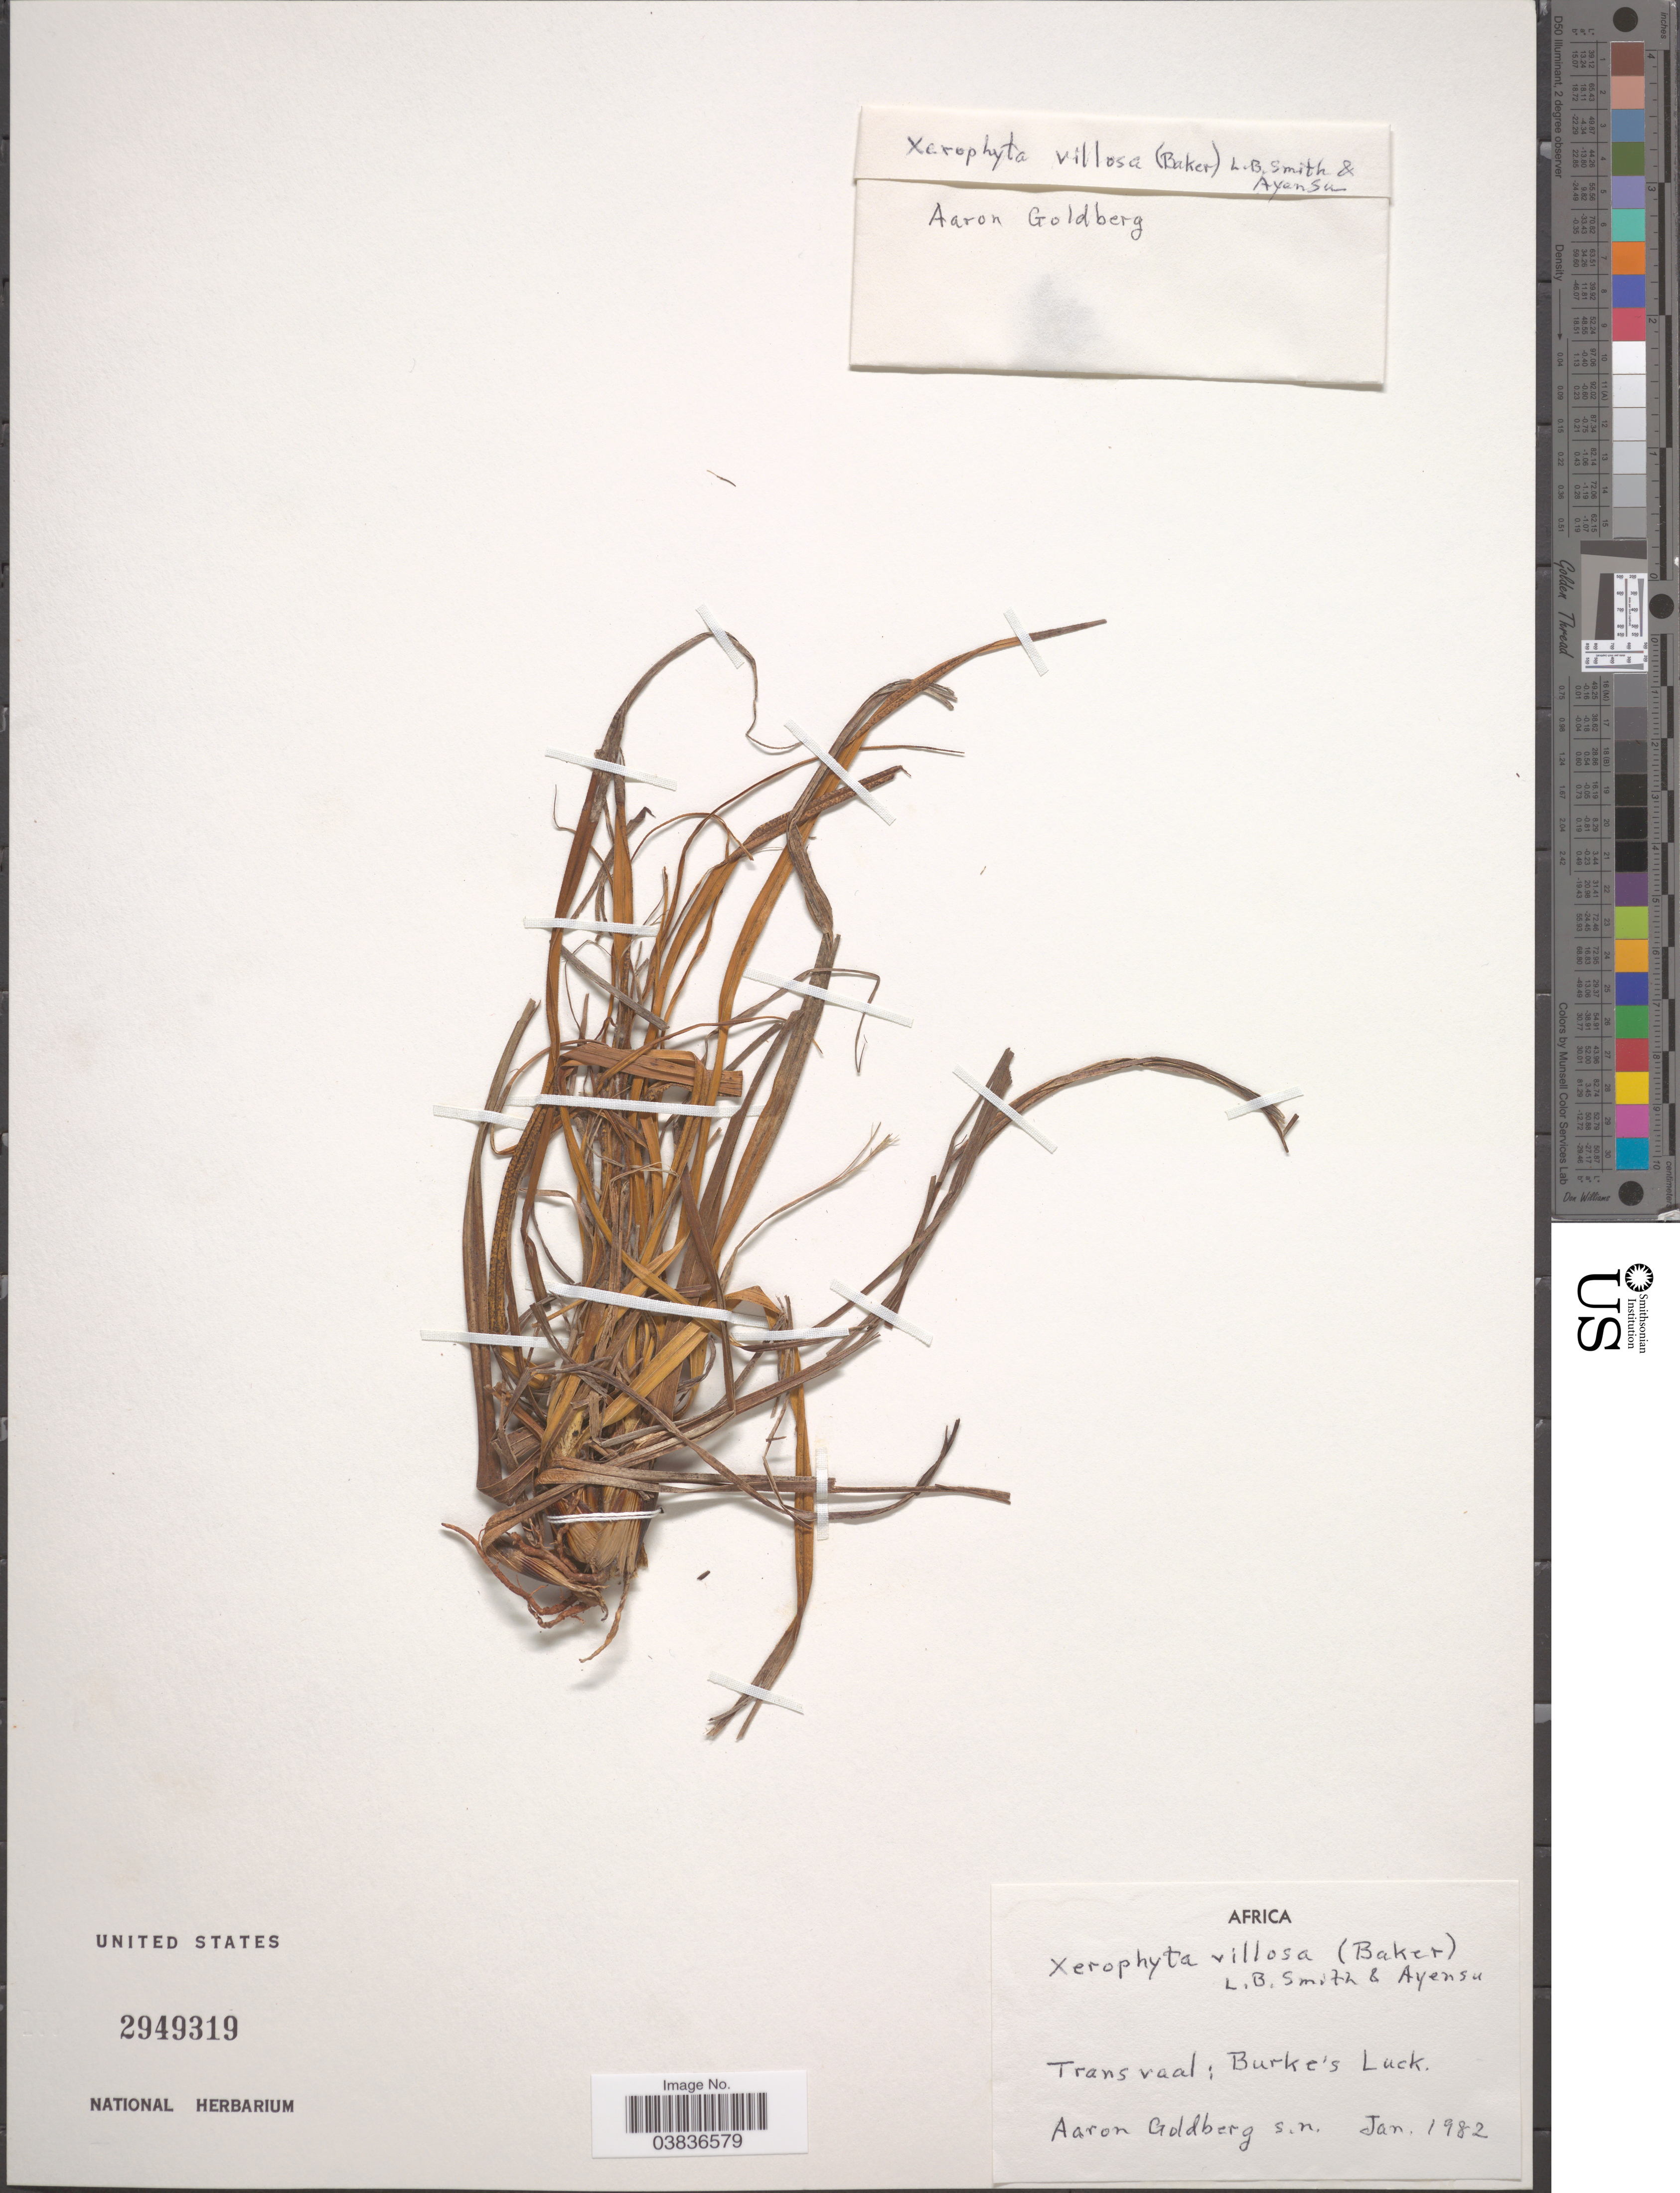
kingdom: Plantae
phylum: Tracheophyta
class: Liliopsida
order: Pandanales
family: Velloziaceae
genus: Xerophyta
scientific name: Xerophyta villosa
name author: (Baker) L.B. Sm. & Ayensu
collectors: A. Goldberg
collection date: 1982-01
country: South Africa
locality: Transvaal: Burke's Luck.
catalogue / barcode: US 2949319